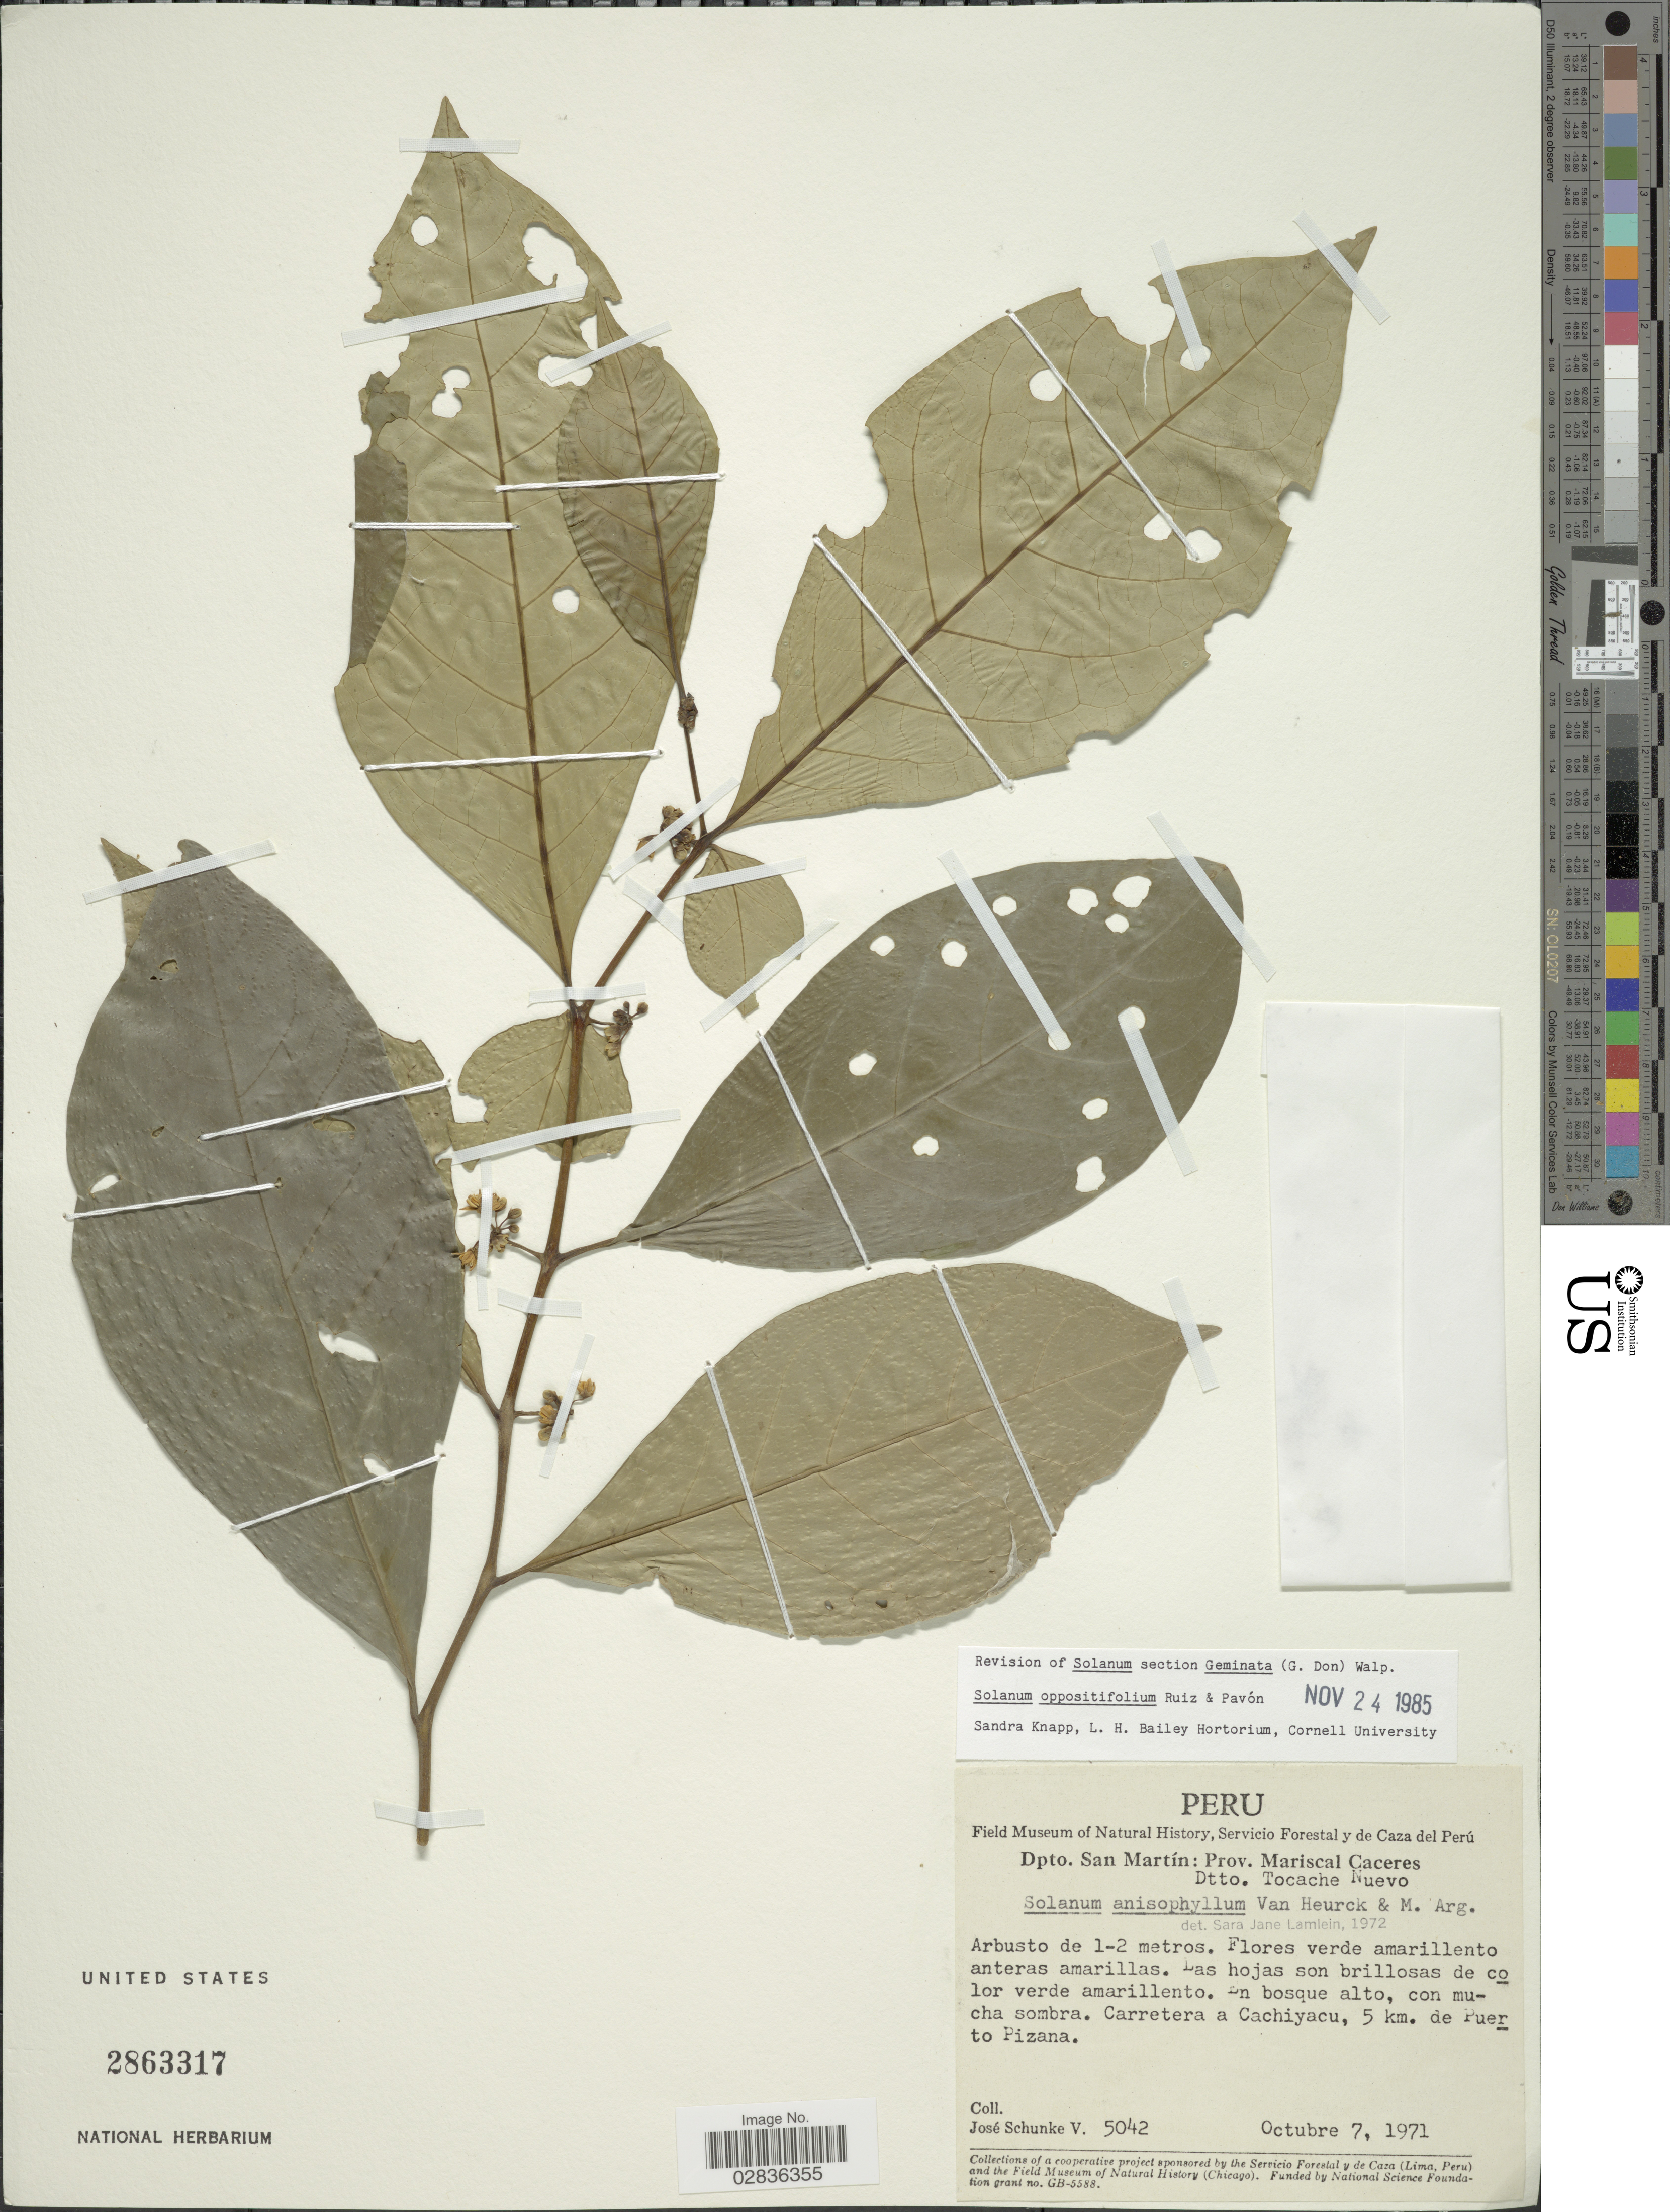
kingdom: Plantae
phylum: Tracheophyta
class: Magnoliopsida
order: Solanales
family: Solanaceae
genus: Solanum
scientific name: Solanum oppositifolium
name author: Ruiz & Pav.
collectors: J. Schunke Vigo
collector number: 5042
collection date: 1971-10-07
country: Peru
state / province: San Martín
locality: Dpto. San Martín: Prov. Mariscal Caceres. Dtto. Tocache Nuevo. Carretera a Cachiyacu, 5 km. de Puerto Pizana.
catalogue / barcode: US 2863317